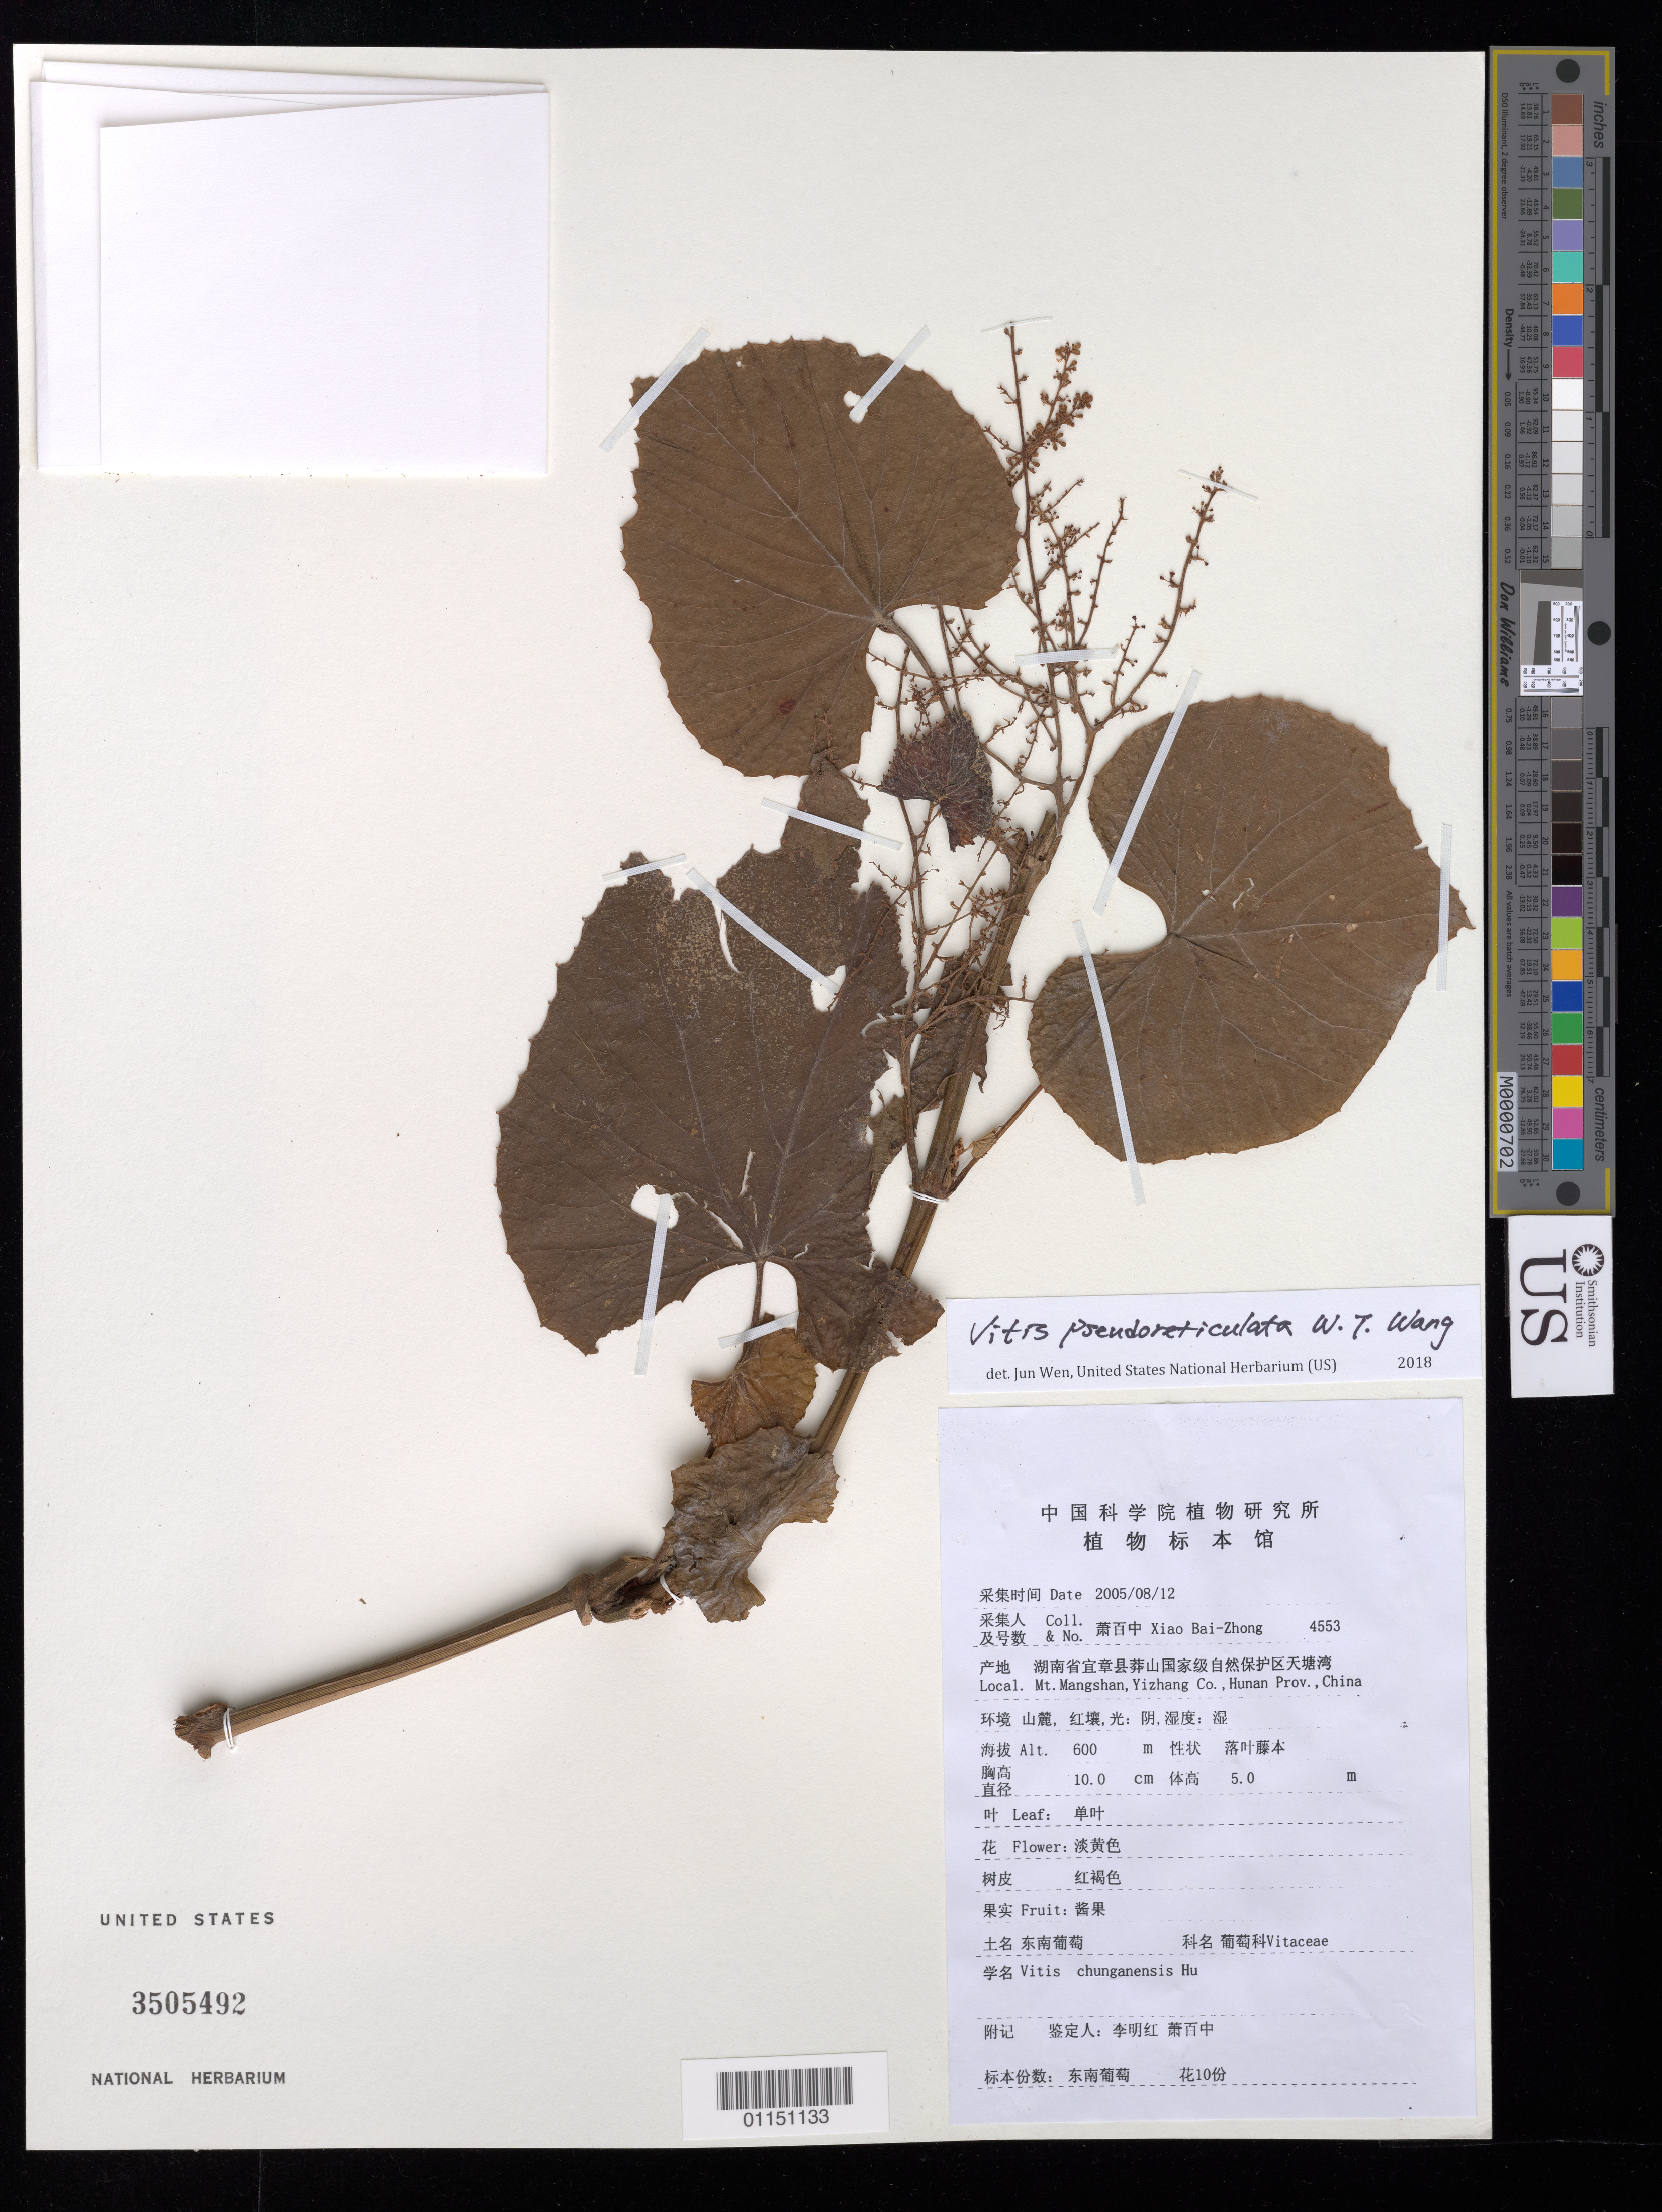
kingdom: Plantae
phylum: Tracheophyta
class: Magnoliopsida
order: Vitales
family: Vitaceae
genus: Vitis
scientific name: Vitis chunganensis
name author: Hu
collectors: B. Z. Xiao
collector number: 4553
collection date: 2005-08-12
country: China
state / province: Hunan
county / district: Yizhang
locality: Mt Mangshan.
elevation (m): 600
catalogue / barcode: US 3505492